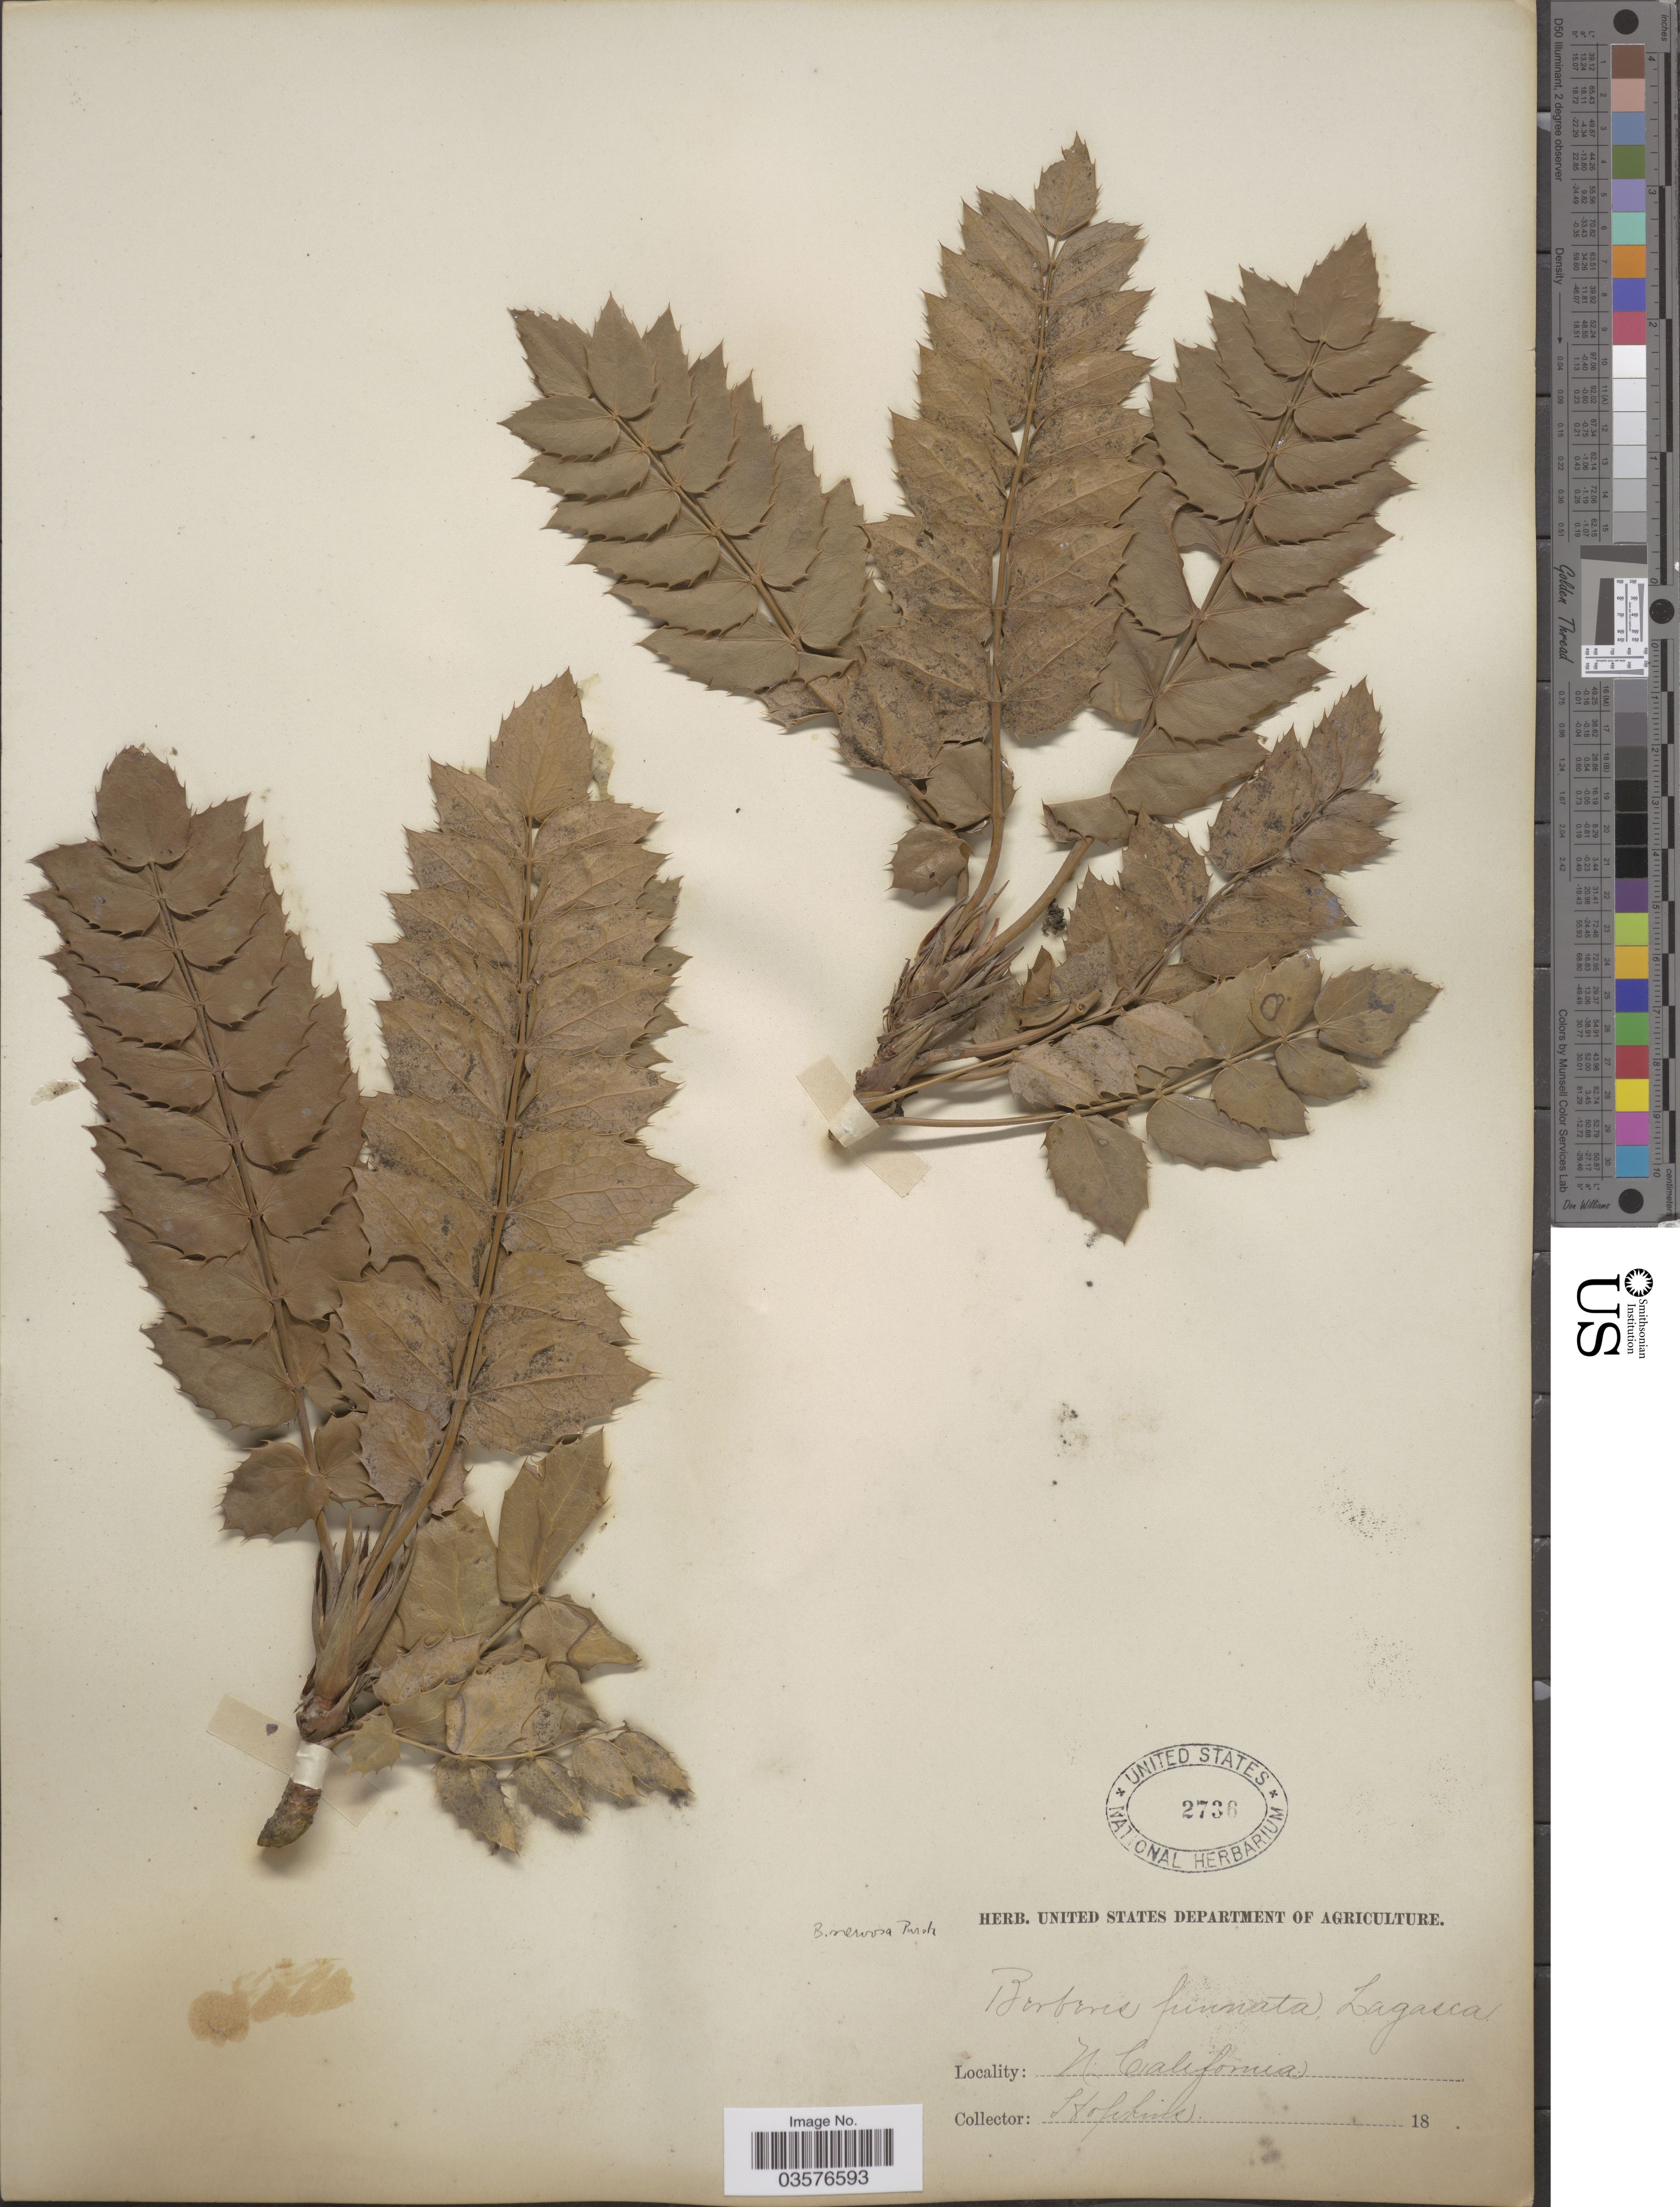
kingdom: Plantae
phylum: Tracheophyta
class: Magnoliopsida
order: Ranunculales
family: Berberidaceae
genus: Mahonia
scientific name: Mahonia nervosa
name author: (Pursh) Nutt.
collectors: -- Hopkins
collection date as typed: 18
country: United States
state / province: California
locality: N. California.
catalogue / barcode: US 2736